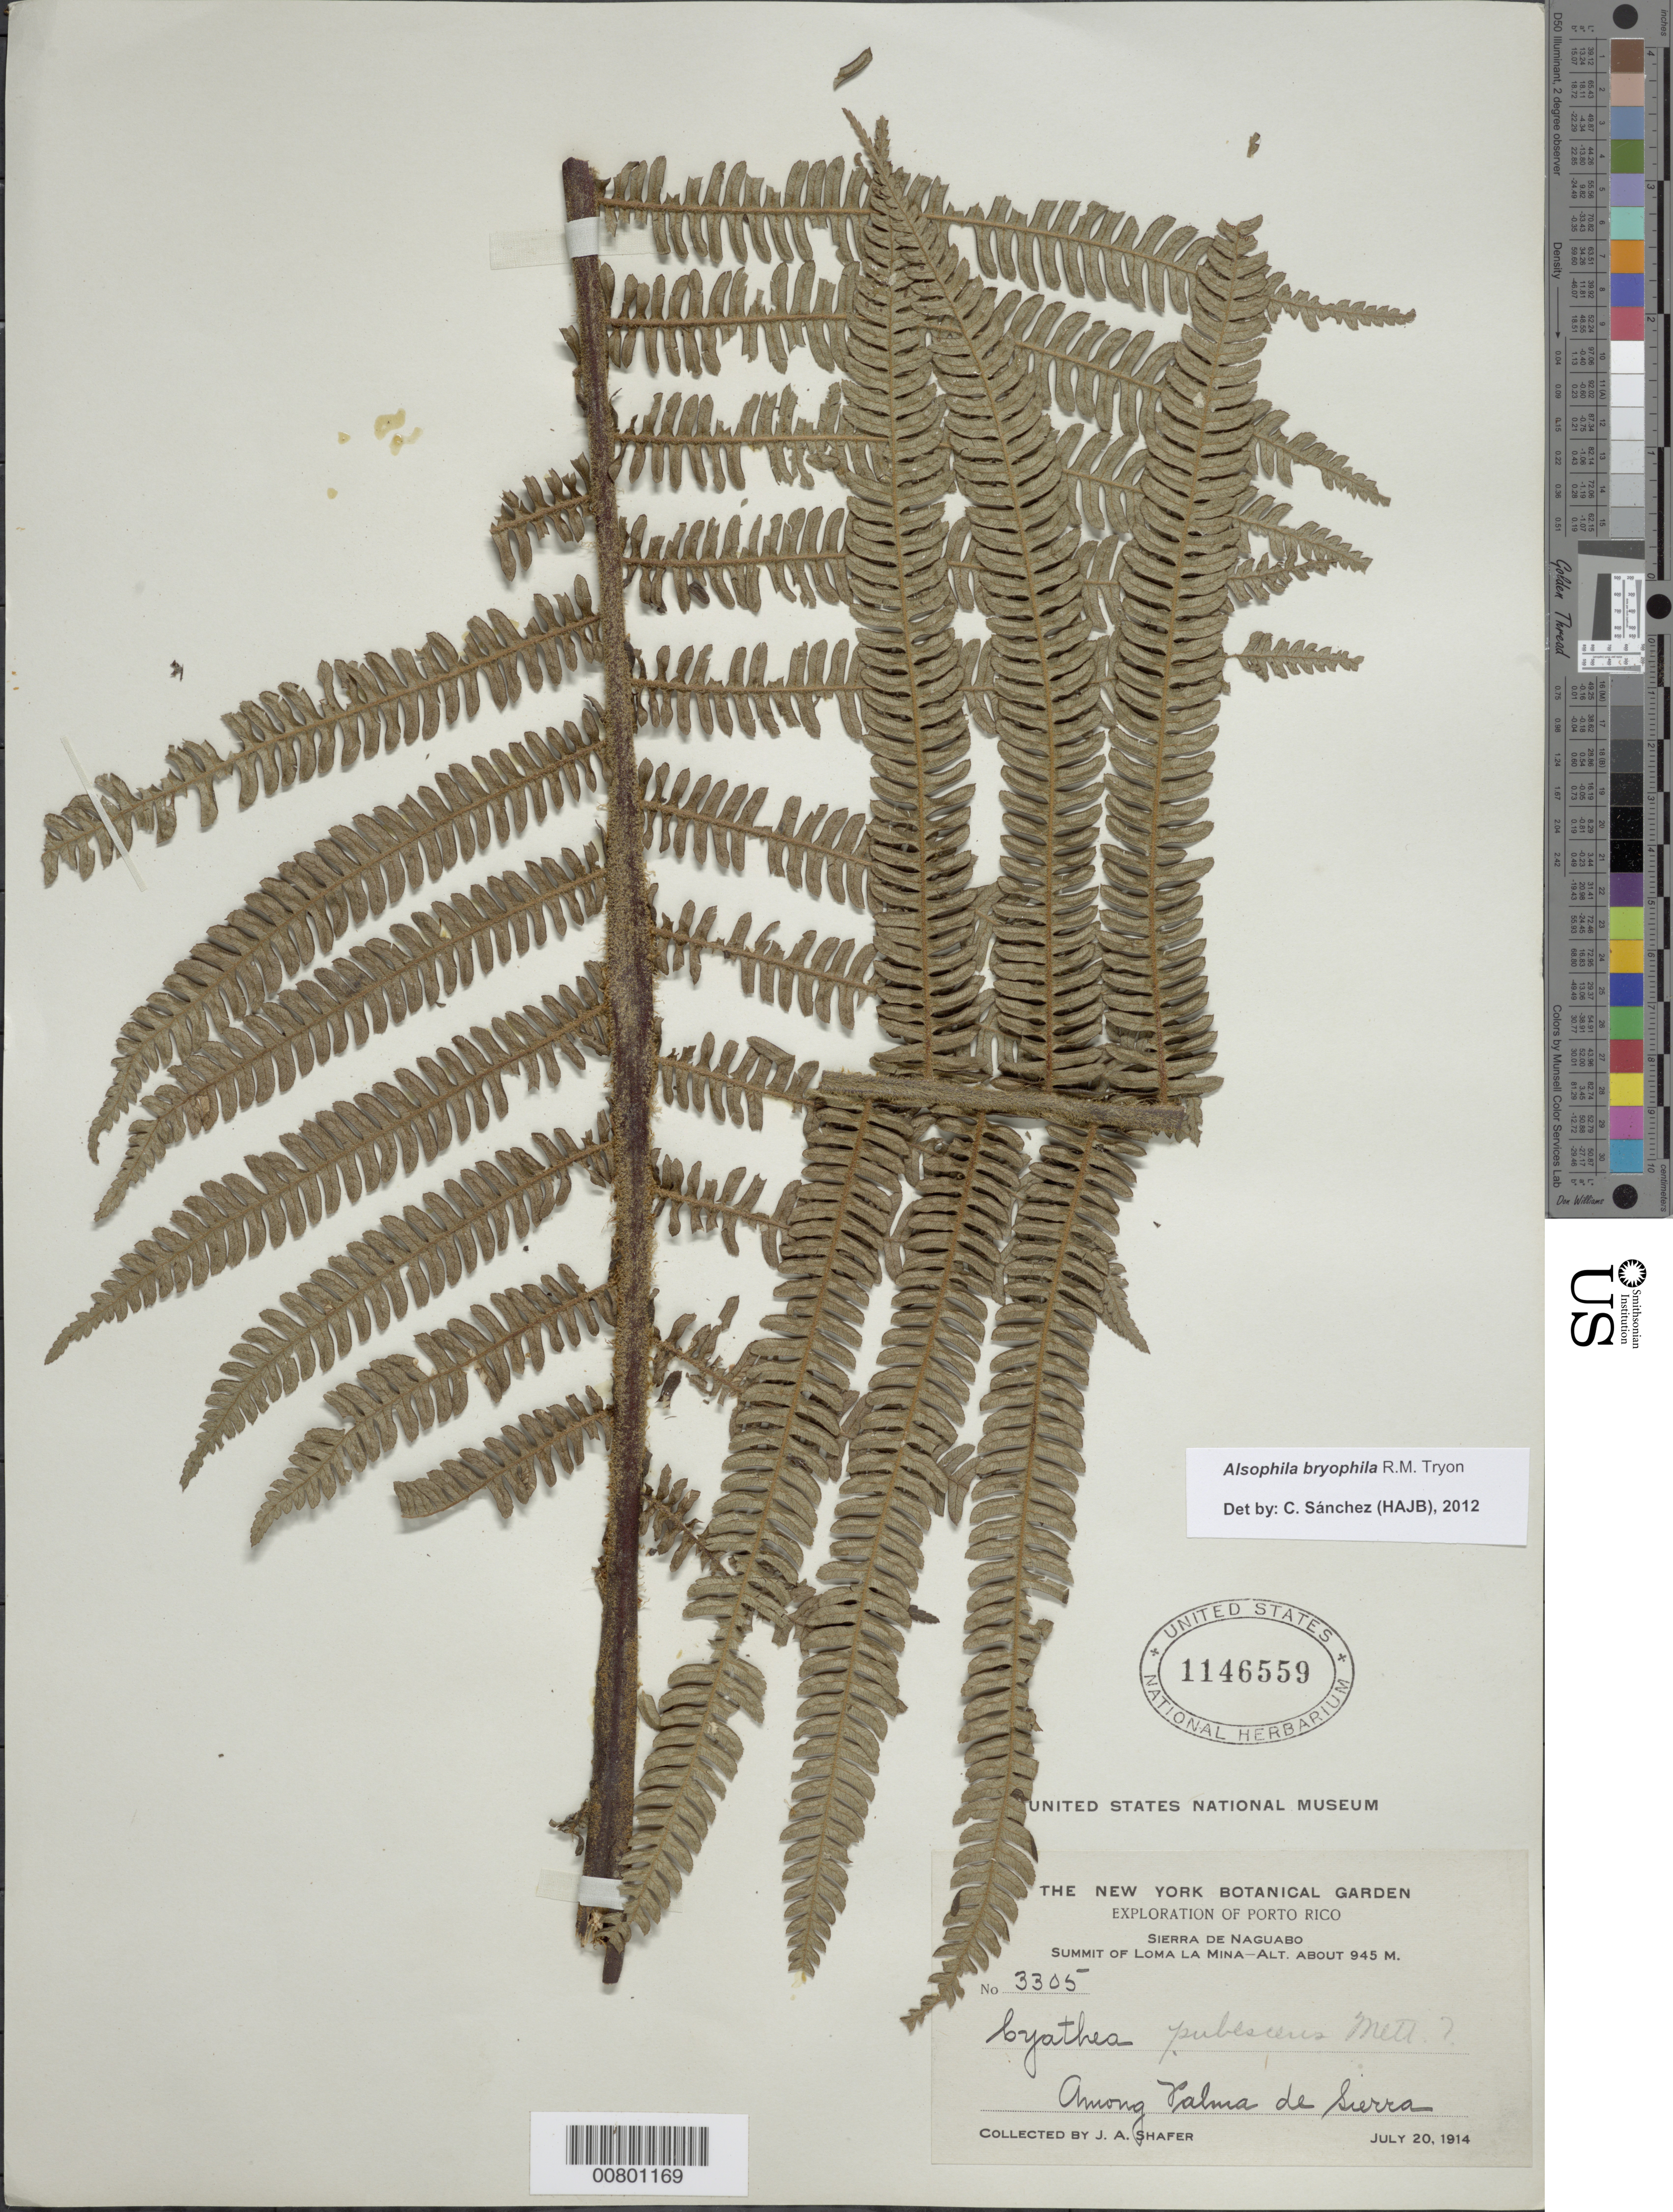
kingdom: Plantae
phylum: Tracheophyta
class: Polypodiopsida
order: Cyatheales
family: Cyatheaceae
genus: Alsophila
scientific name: Alsophila bryophila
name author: R.M. Tryon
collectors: J. A. Shafer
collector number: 3305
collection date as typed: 20 Jul 1914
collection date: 1914-07-20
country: Puerto Rico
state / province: Naguabo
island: Puerto Rico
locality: Sierra de Naguabo, summit of Loma La Mina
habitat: among Palma de Sierra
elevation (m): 945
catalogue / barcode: US 1146559